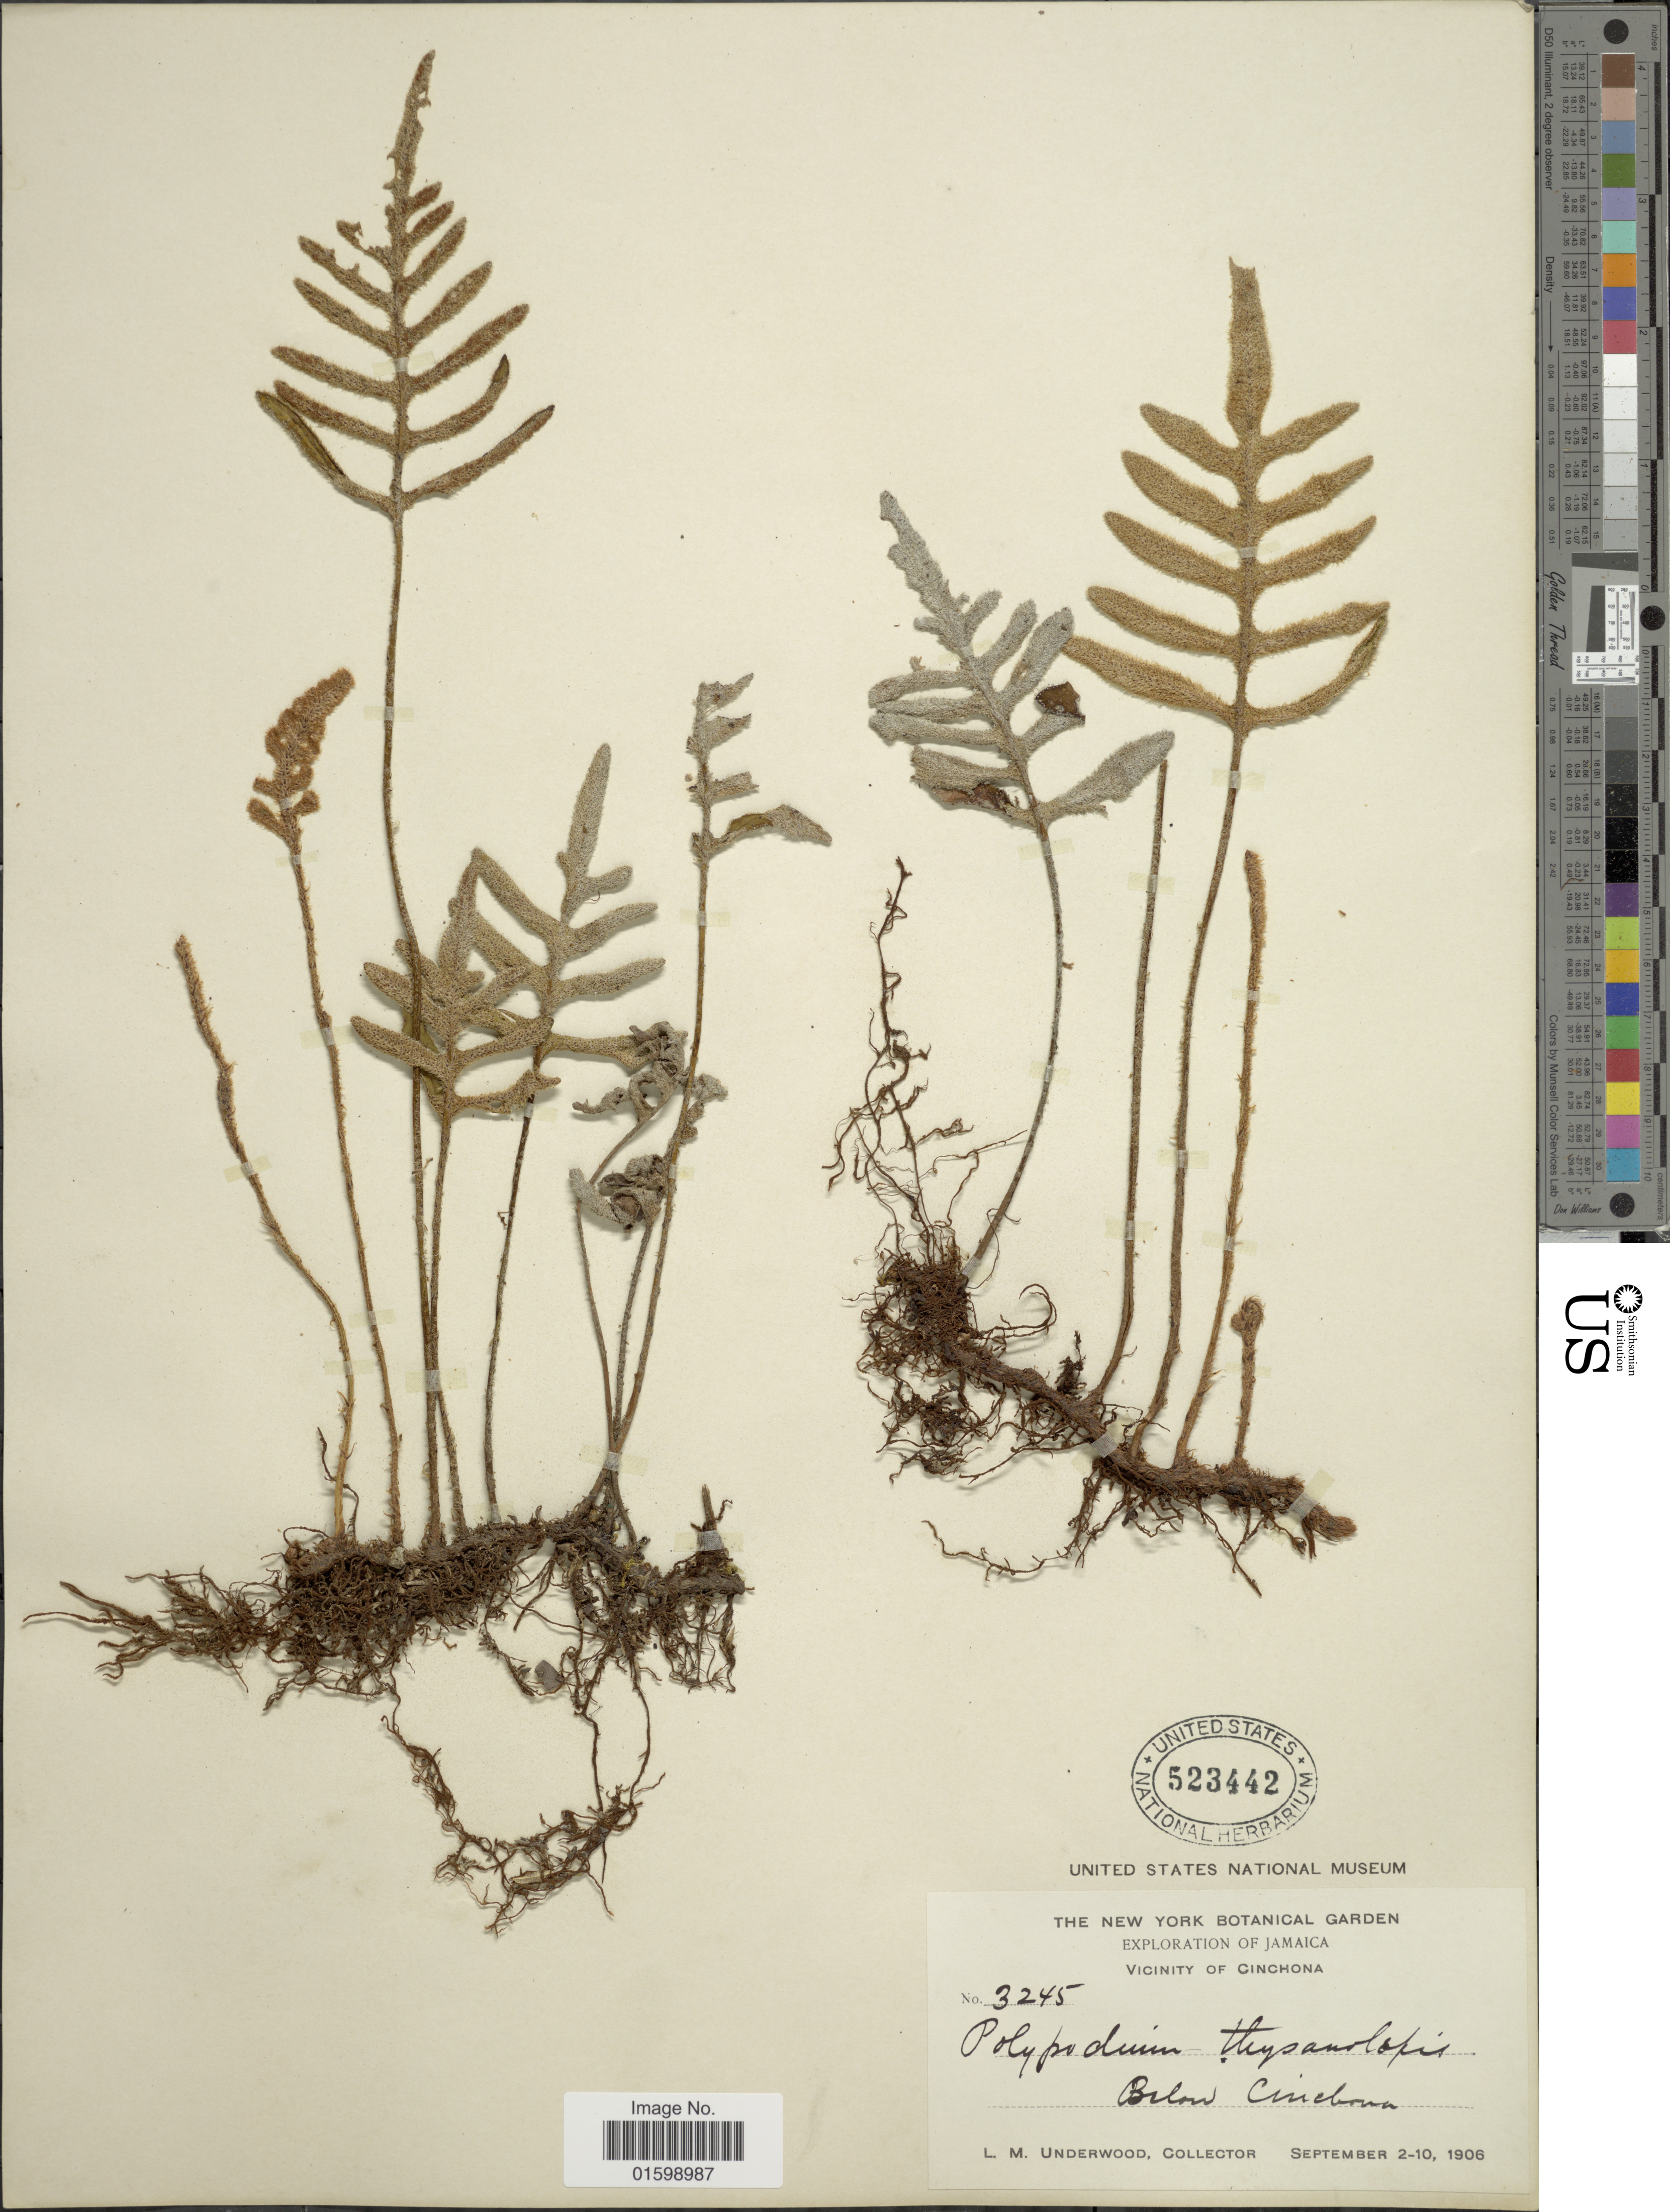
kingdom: Plantae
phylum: Tracheophyta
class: Polypodiopsida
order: Polypodiales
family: Polypodiaceae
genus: Pleopeltis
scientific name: Pleopeltis thyssanolepis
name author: (A. Braun ex Klotzsch) E.G. Andrews & Windham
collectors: L. M. Underwood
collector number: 3245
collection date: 1906-09-02/1906-09-10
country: Jamaica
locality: Vicinity of Cinchona, below Cinchona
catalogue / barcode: US 523442